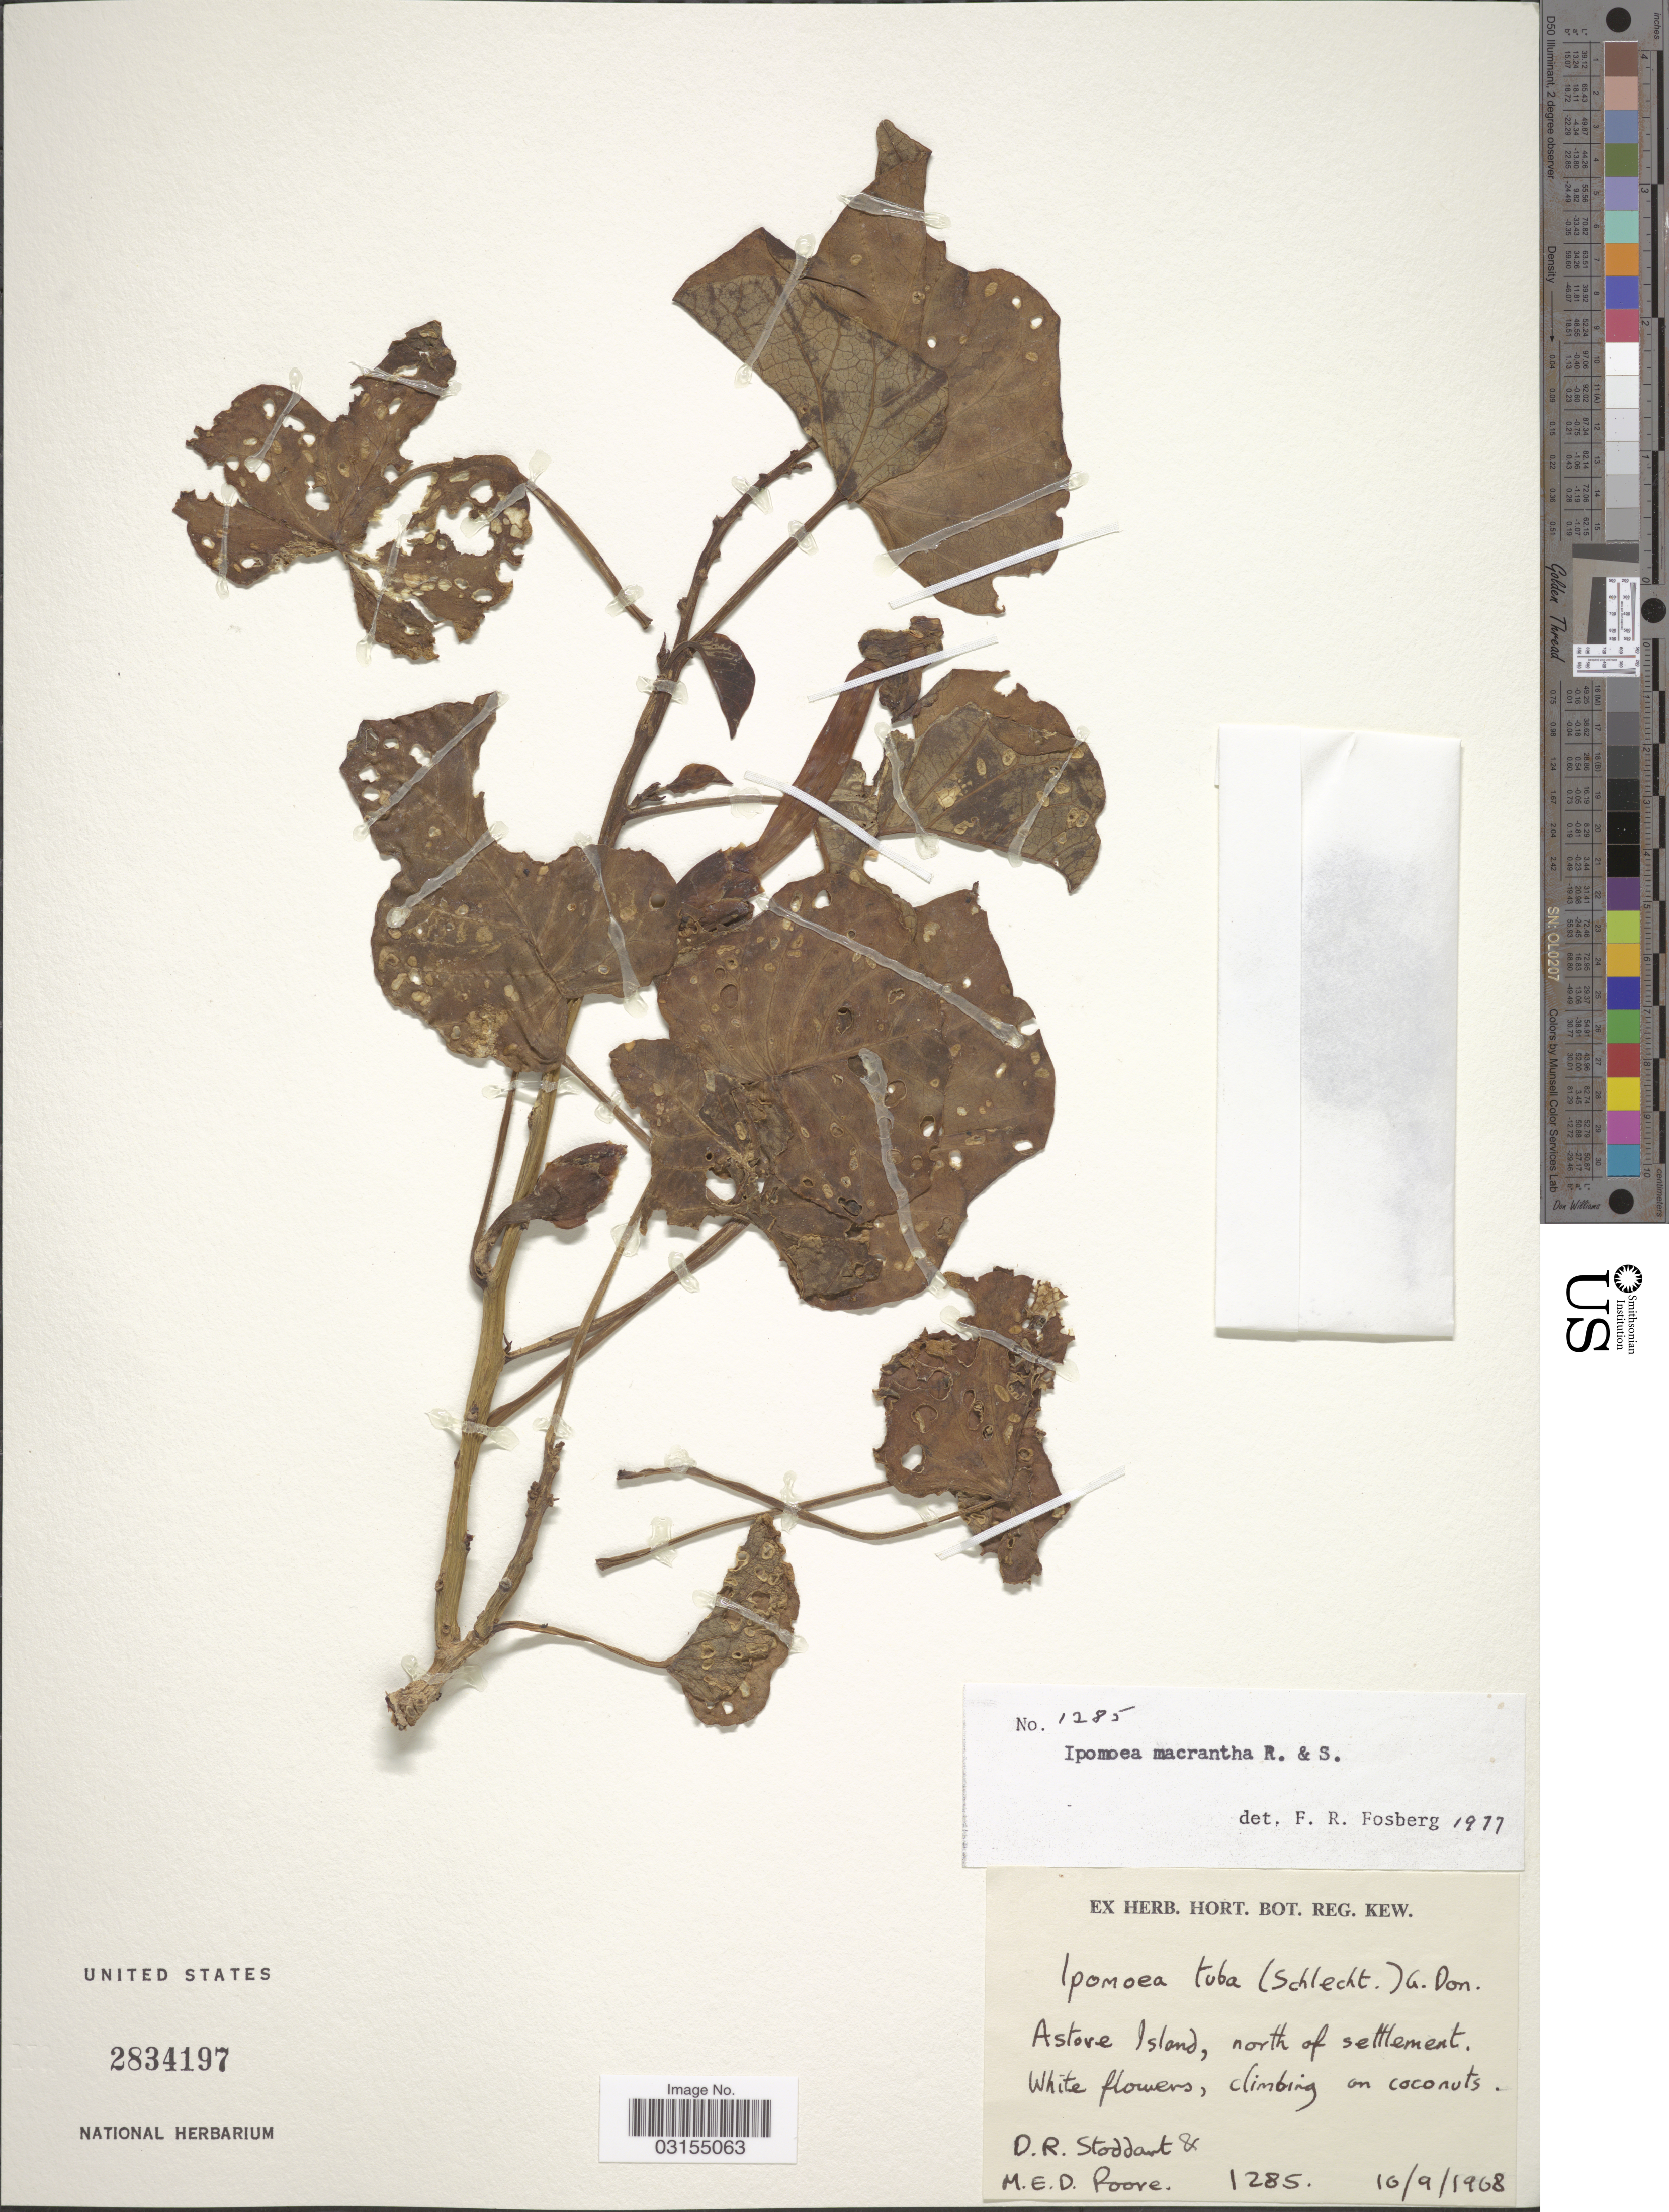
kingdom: Plantae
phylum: Tracheophyta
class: Magnoliopsida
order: Solanales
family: Convolvulaceae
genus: Ipomoea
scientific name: Ipomoea macrantha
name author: Roem. & Schult.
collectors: D. R. Stoddart & M. E. D. Poore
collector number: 1285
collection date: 1968-09-10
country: Seychelles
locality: Astove Island, north of settlement.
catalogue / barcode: US 2834197